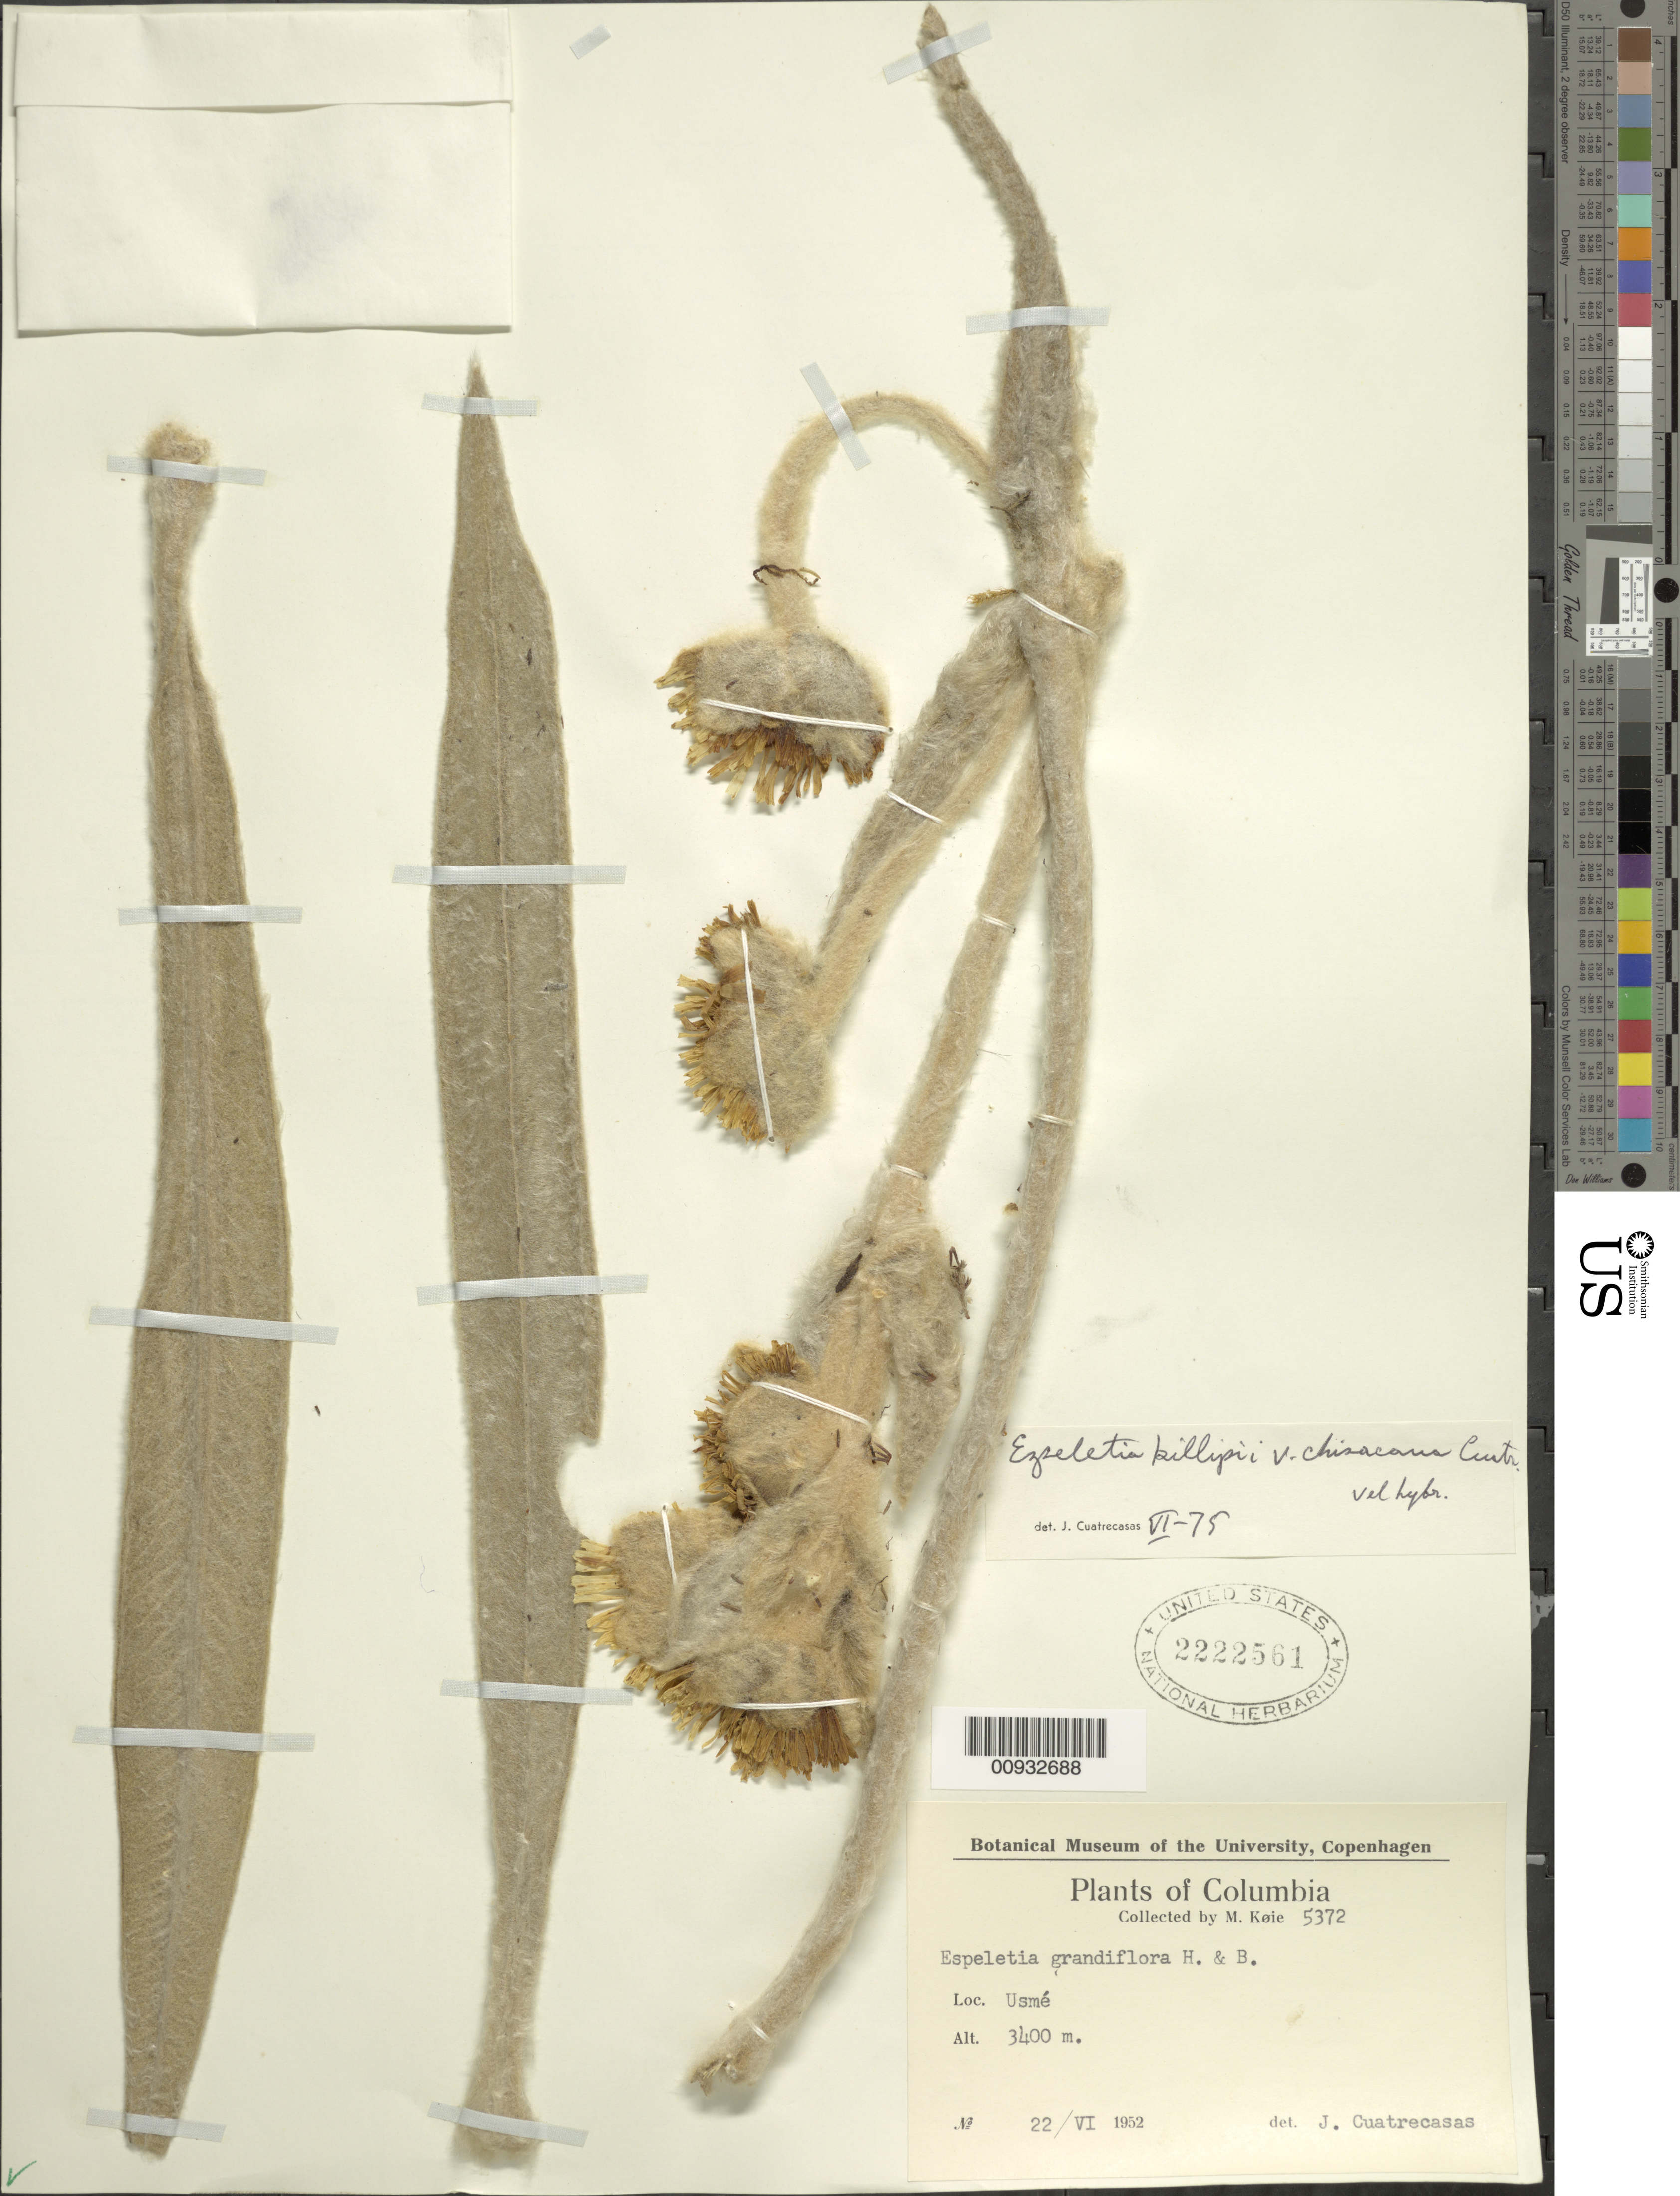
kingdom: Plantae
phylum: Tracheophyta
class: Magnoliopsida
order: Asterales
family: Asteraceae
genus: Espeletia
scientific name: Espeletia killipii var. chisacana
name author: Cuatrec.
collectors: M. Köie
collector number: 5372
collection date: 1952-06-22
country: Colombia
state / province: Cundinamarca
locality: Usme.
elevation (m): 3400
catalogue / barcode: US 2222561